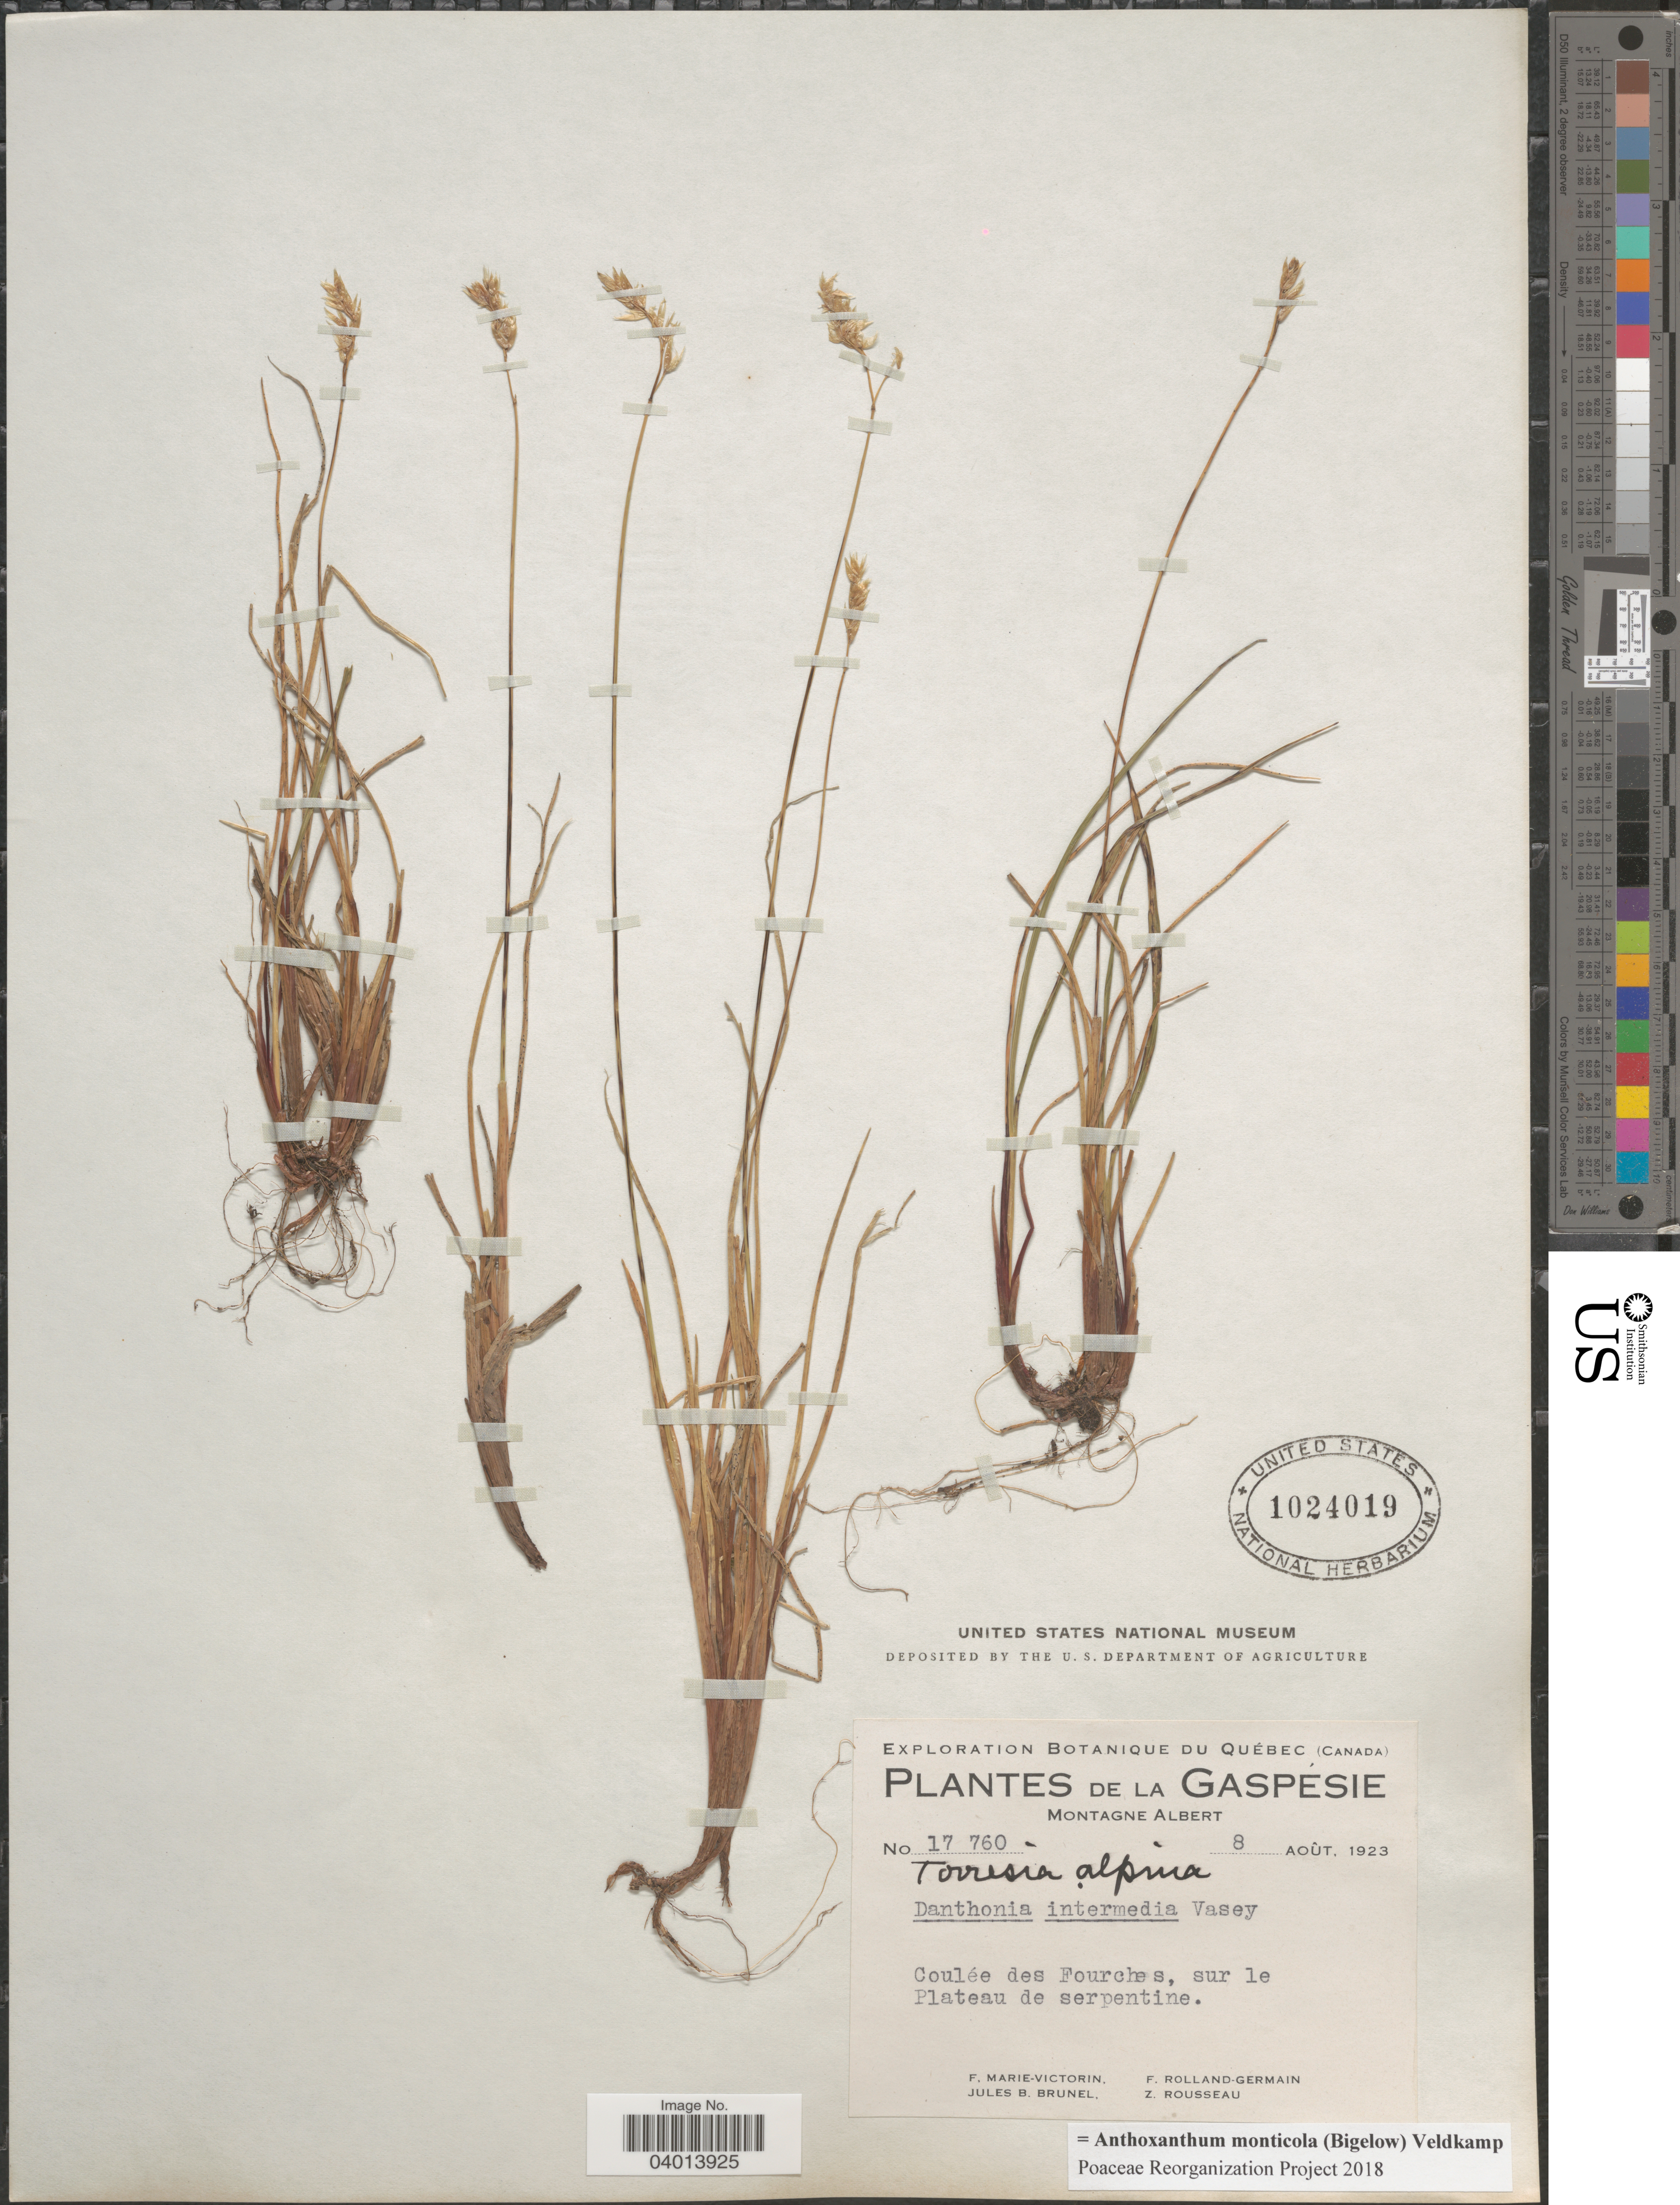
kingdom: Plantae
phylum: Tracheophyta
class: Liliopsida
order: Poales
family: Poaceae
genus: Anthoxanthum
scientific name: Anthoxanthum monticola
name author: (Bigelow) Veldkamp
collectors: F. Marie-Victorin, Rolland-Germain, J. Brunel & Z. Rousseau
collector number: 17760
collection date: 1923-08-08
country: Canada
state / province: Quebec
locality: La Gaspésie. Montagne Albert. Coulée des Fourches, sur le Plateau de serpentine.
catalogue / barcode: US 1024019